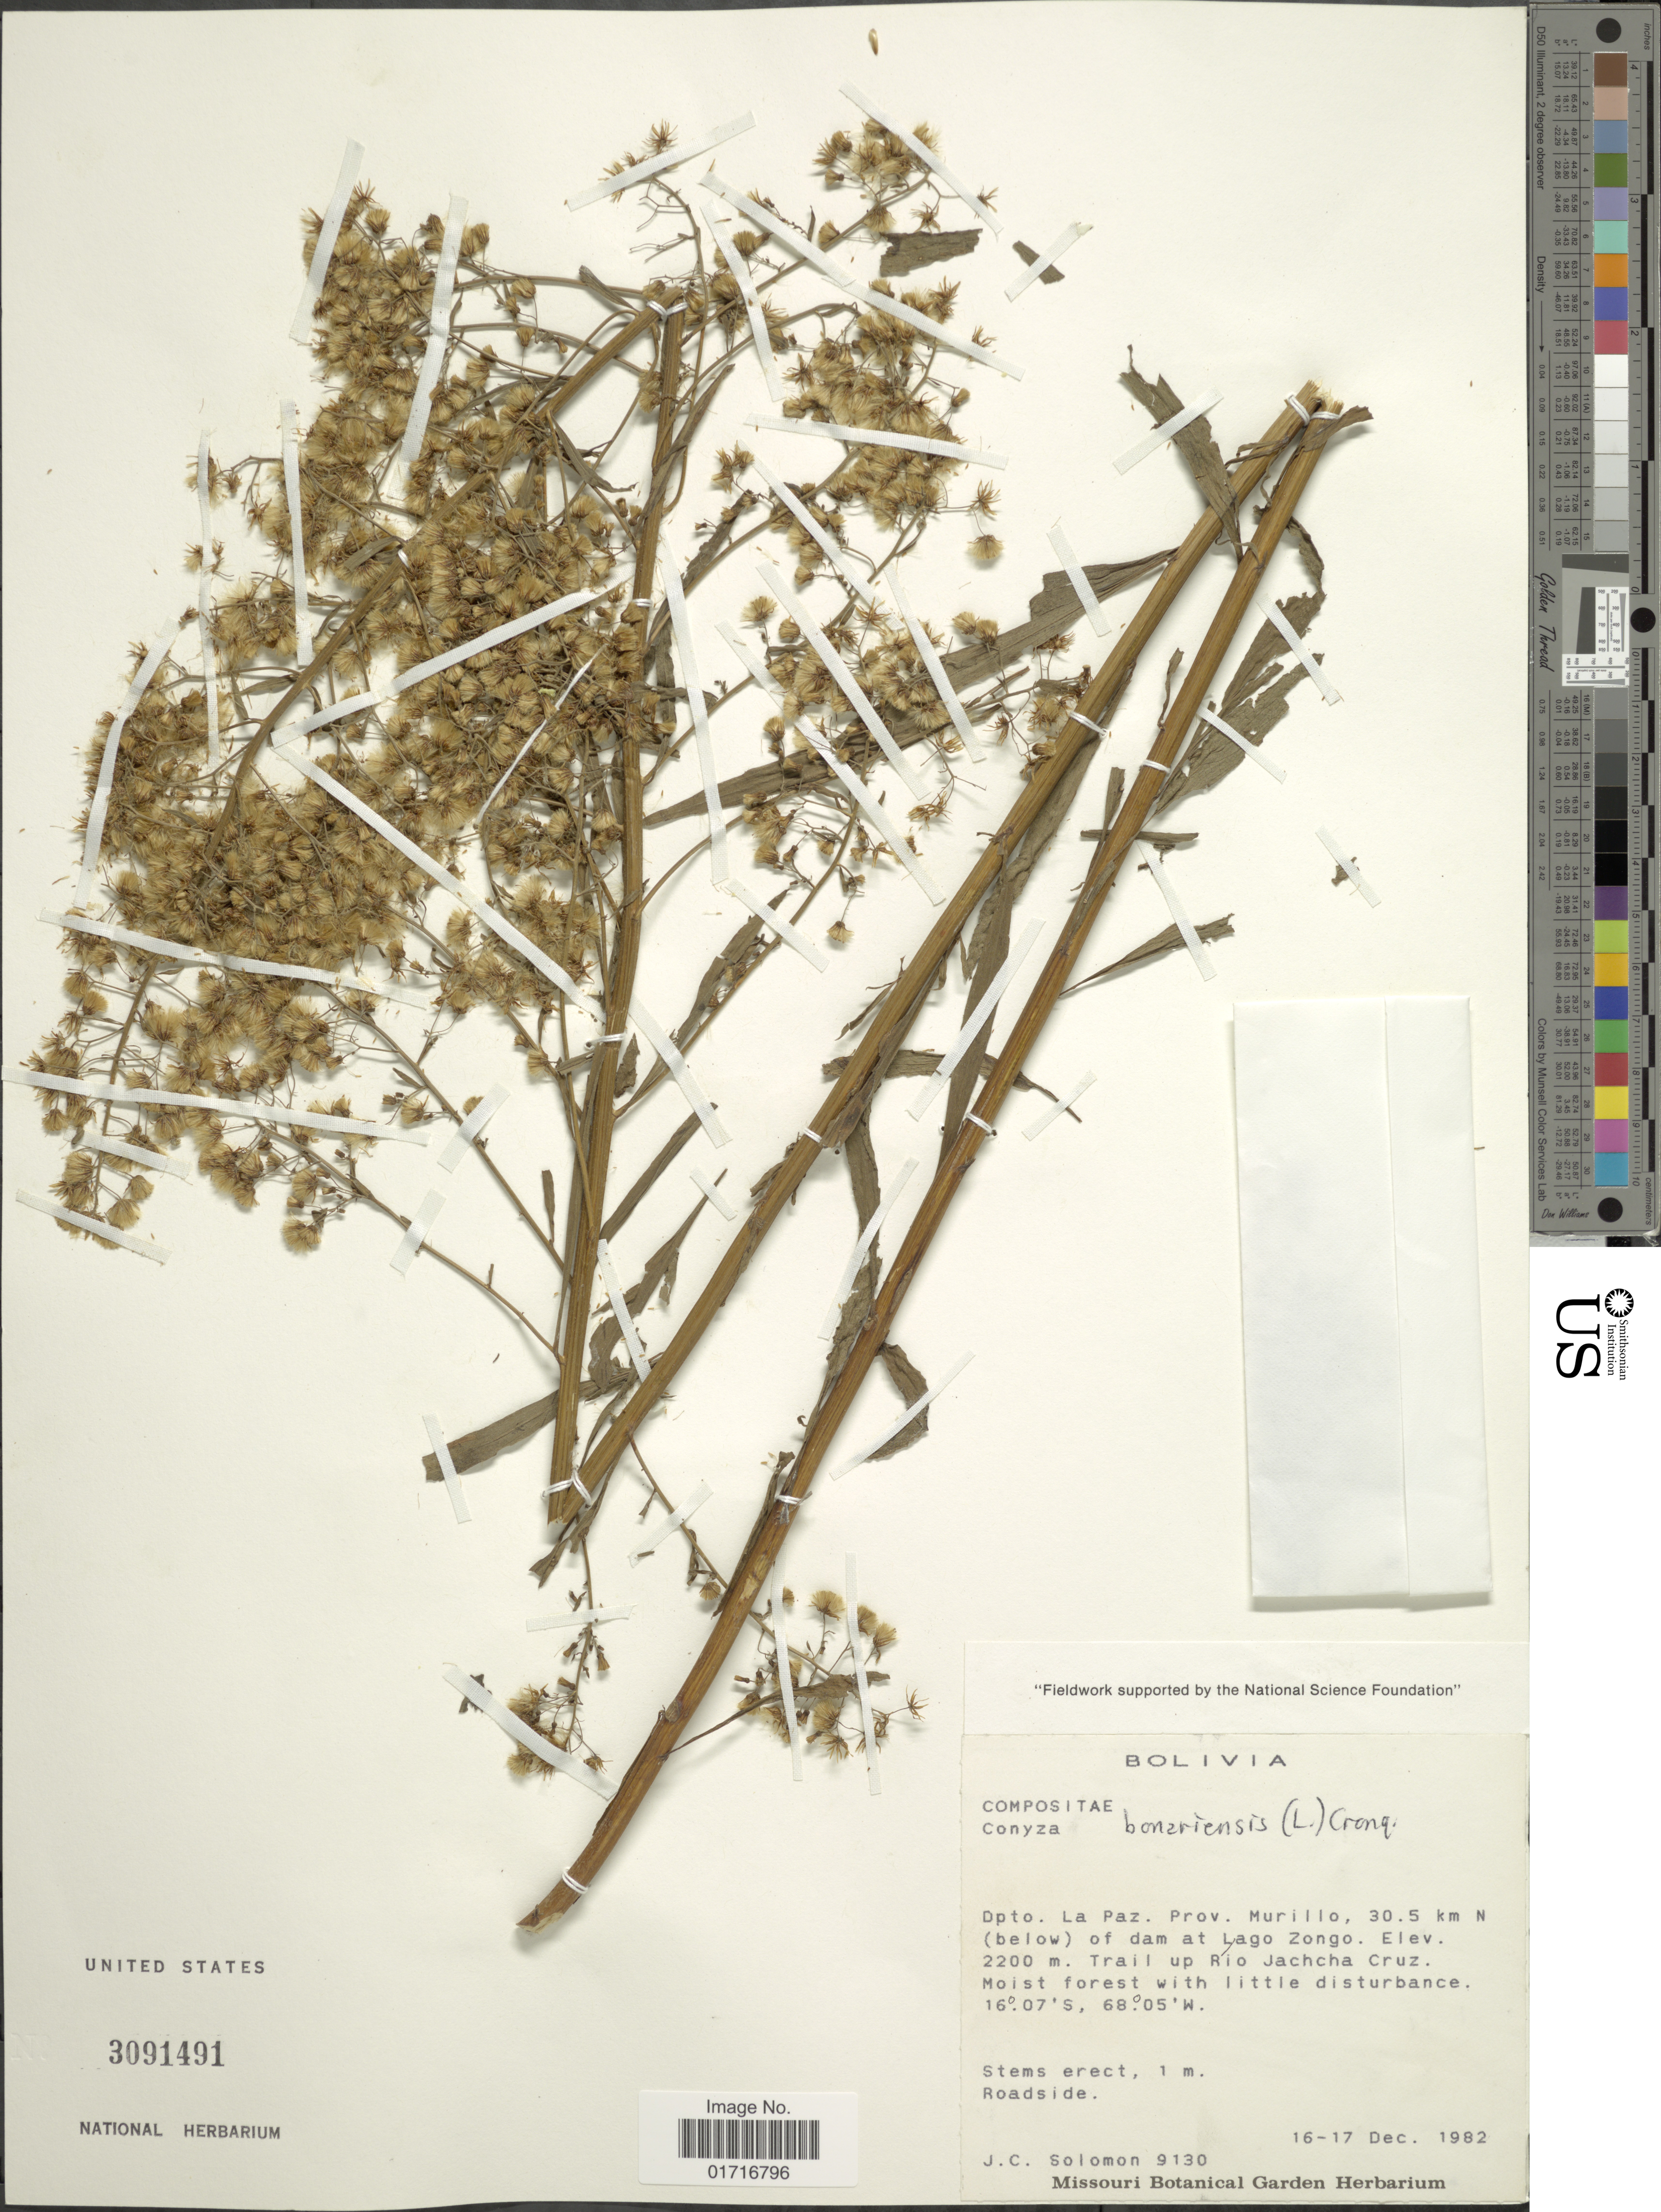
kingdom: Plantae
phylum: Tracheophyta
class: Magnoliopsida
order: Asterales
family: Asteraceae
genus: Conyza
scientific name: Conyza bonariensis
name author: (L.) Cronq.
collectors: J. C. Solomon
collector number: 9130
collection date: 1982-12-16/1982-12-17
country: Bolivia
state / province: La Paz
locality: Dpto. La Paz. Prov. Murillo, 30.5 km N (below) of da, at Lago Zongo.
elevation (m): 2200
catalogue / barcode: US 3091491